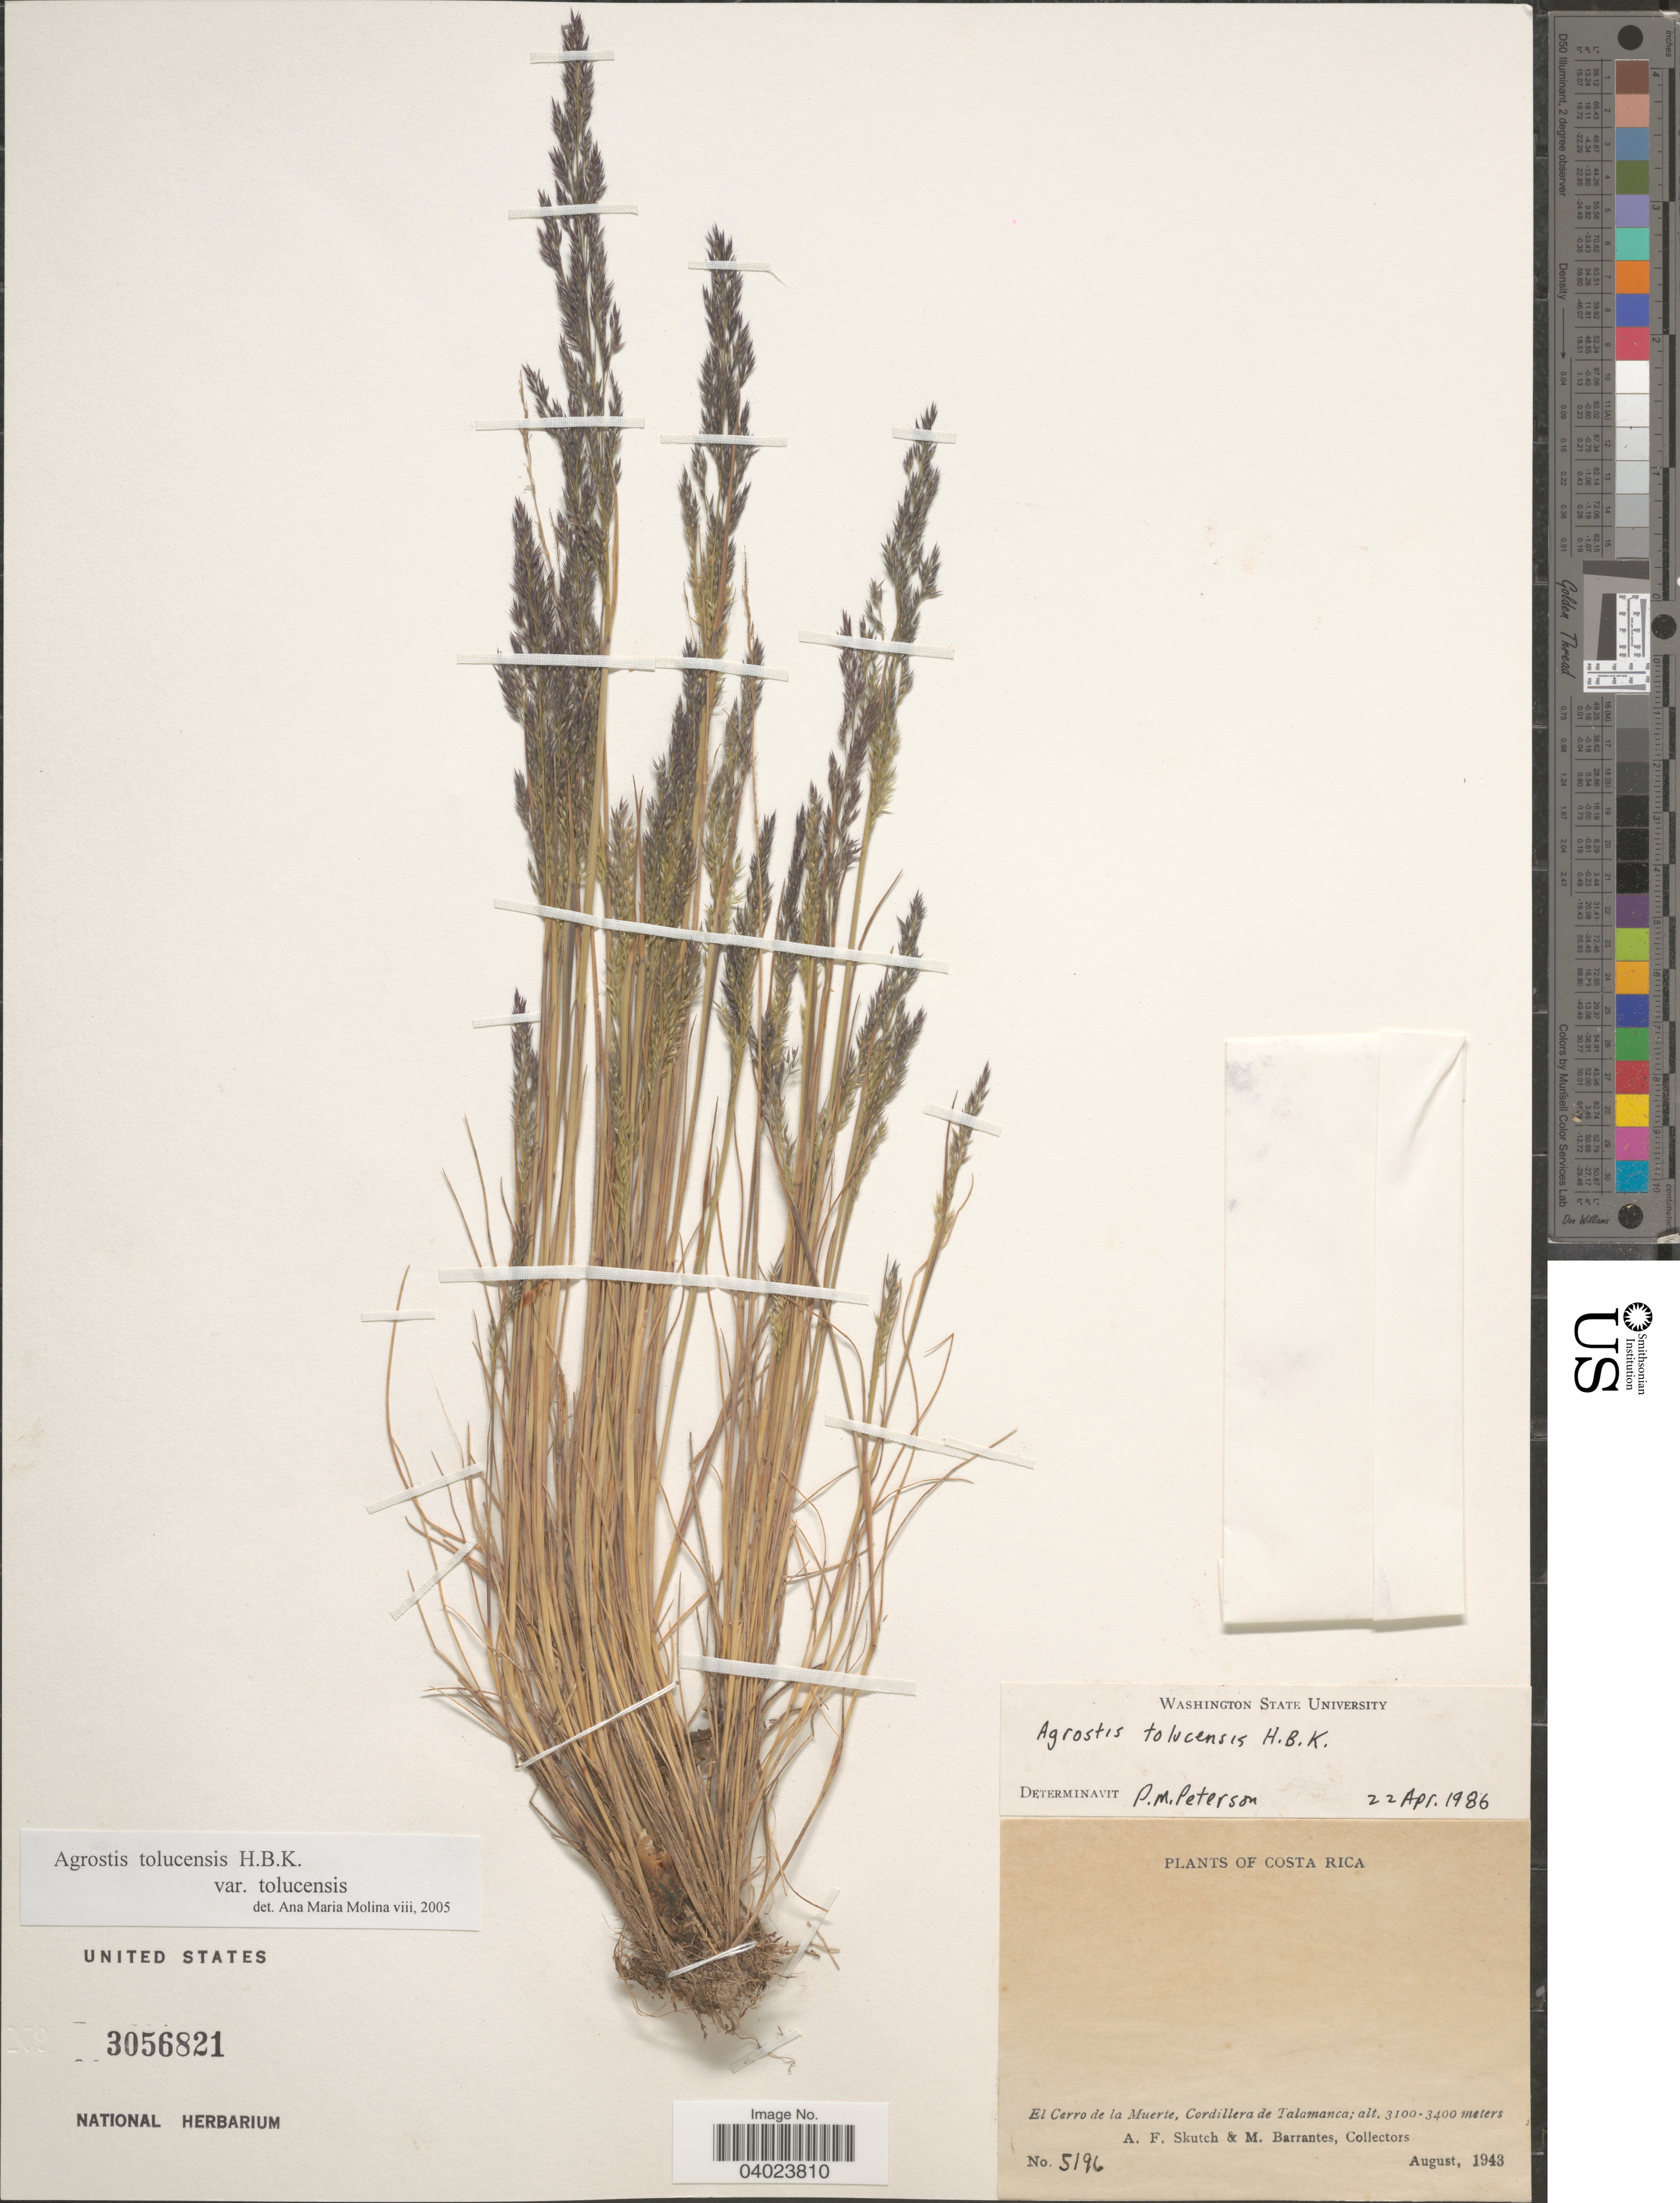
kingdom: Plantae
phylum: Tracheophyta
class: Liliopsida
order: Poales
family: Poaceae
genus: Agrostis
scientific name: Agrostis tolucensis Kunth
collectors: A. F. Skutch & M. Barrantes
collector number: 5196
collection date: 1943-08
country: Costa Rica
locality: El Cerro de la Muerte, Cordillera de Talamanca.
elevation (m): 3100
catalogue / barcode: US 3056821